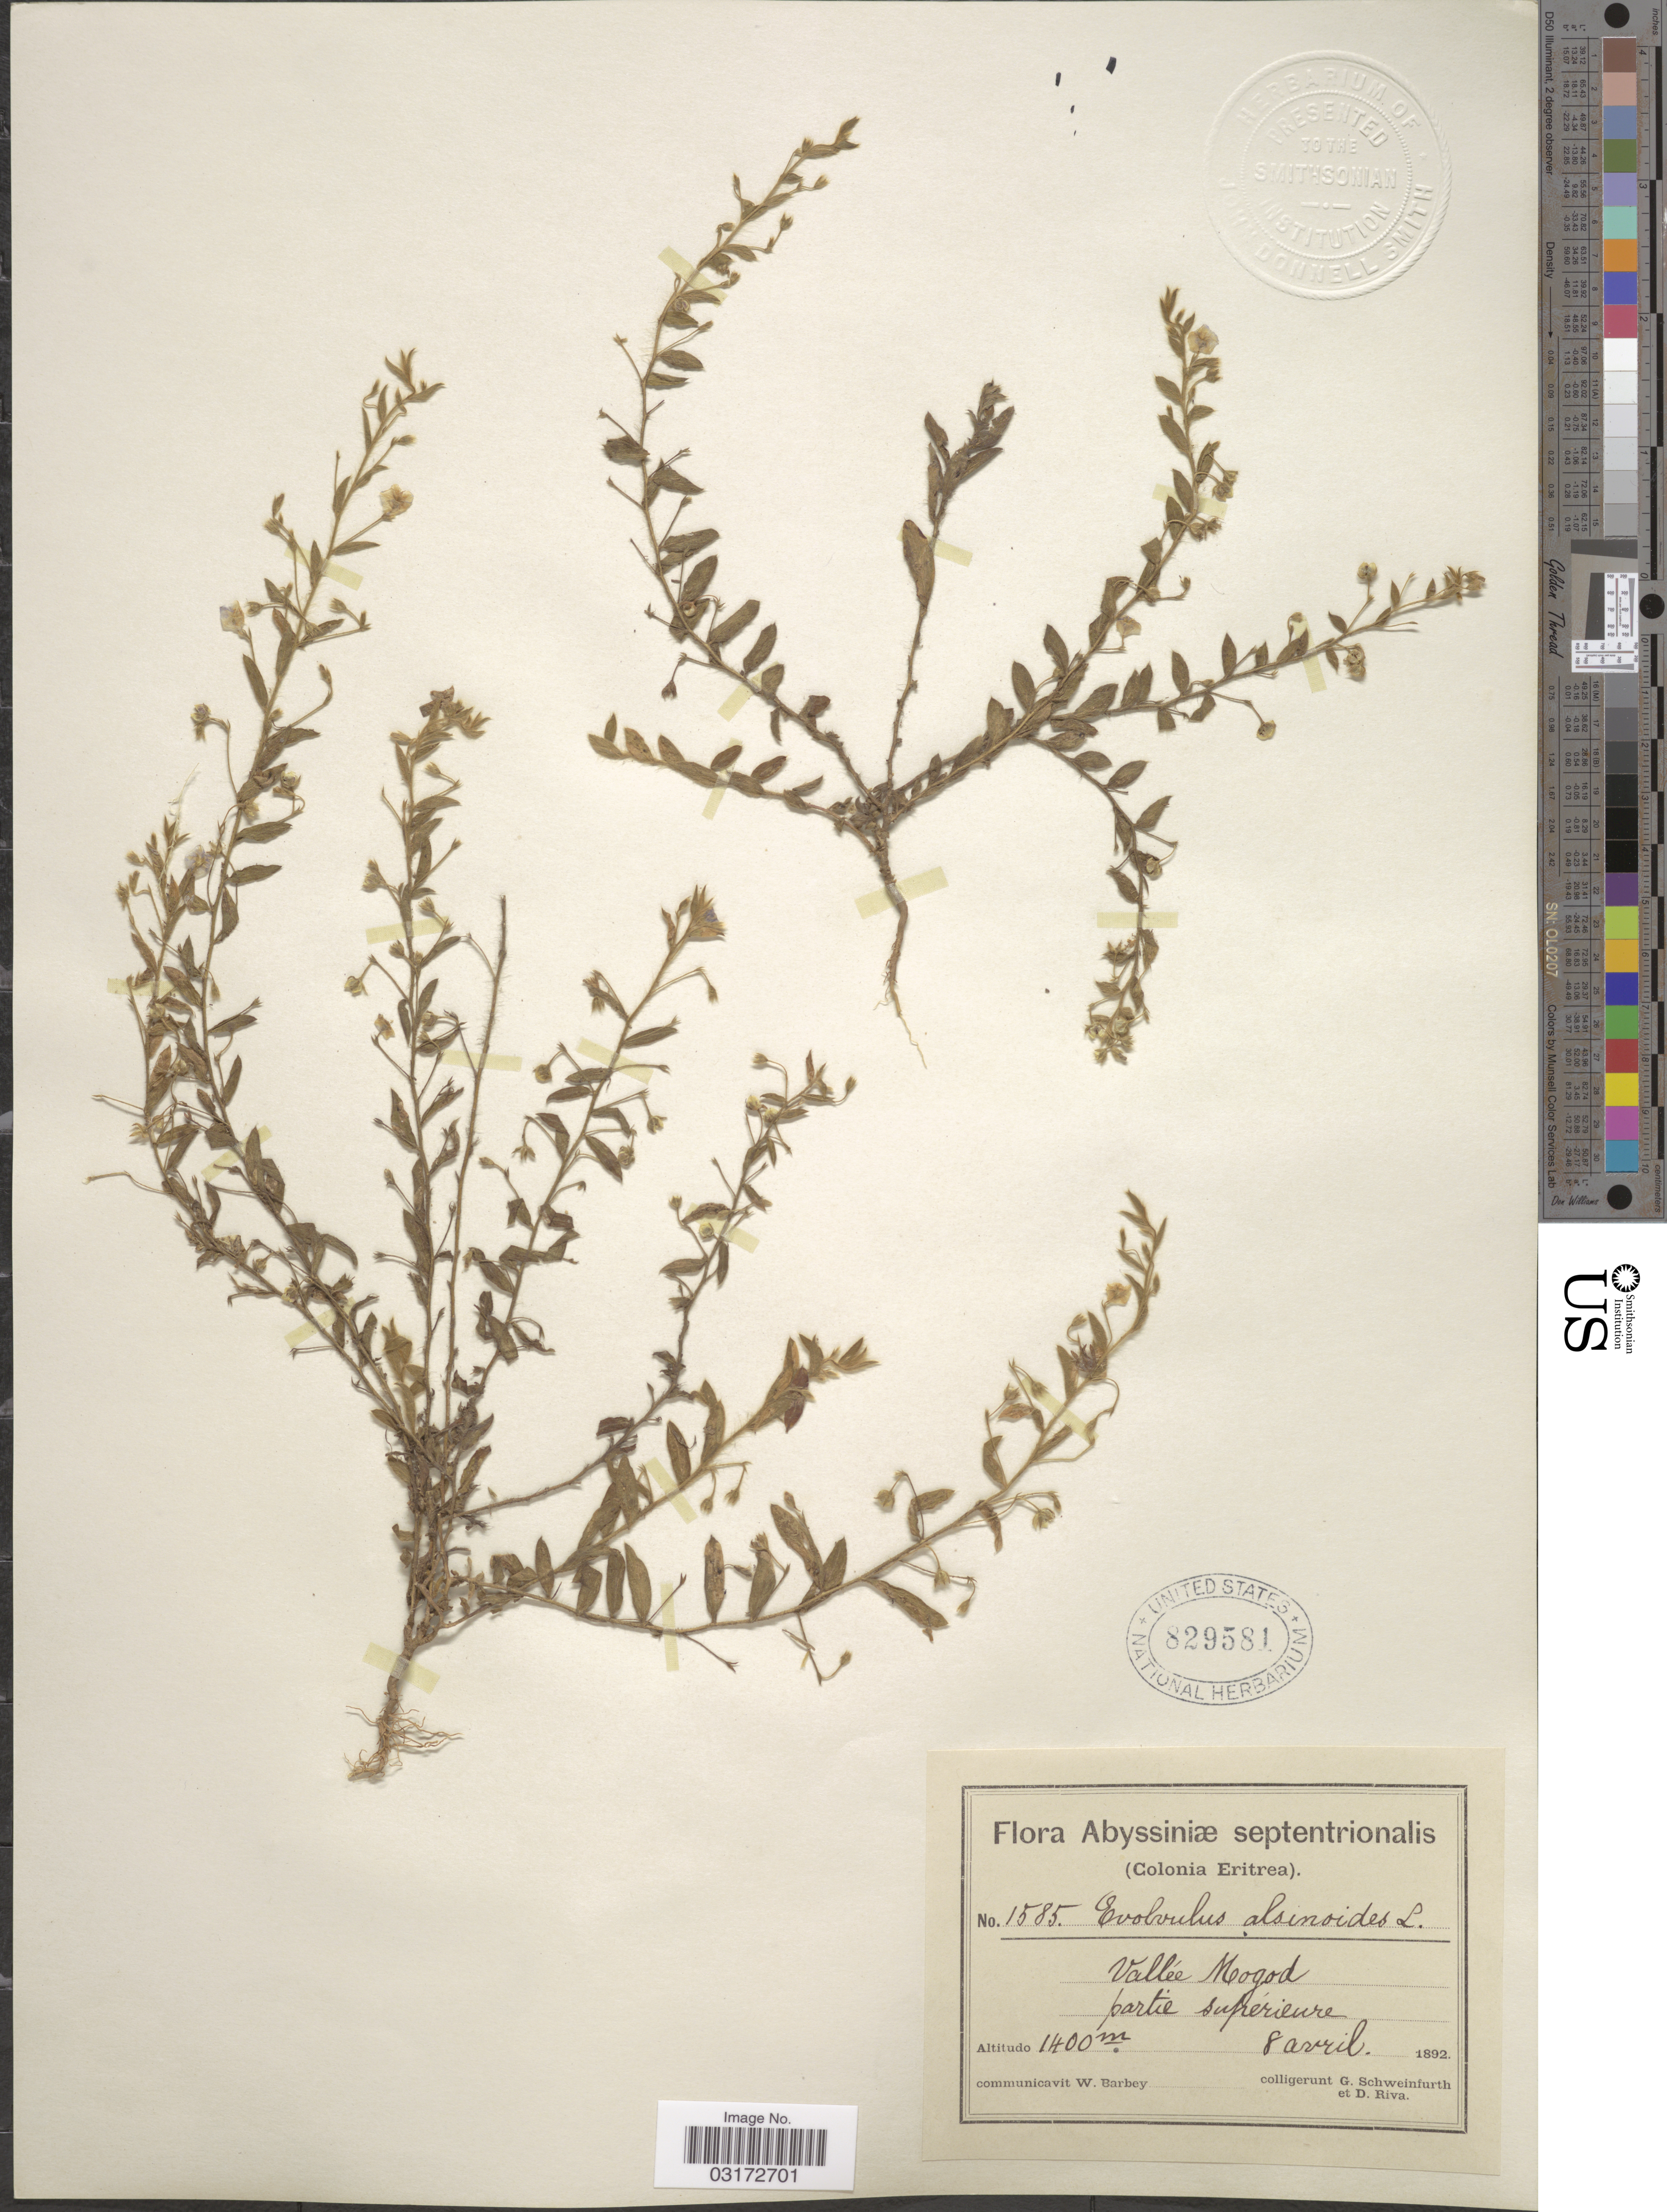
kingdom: Plantae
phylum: Tracheophyta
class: Magnoliopsida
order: Solanales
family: Convolvulaceae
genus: Evolvulus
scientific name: Evolvulus alsinoides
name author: (L.) L.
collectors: G. A. Schweinfurth (herbarium) & D. Riva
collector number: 1585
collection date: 1892-04-08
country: Eritrea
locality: Abyssiniæ septentrionalis. (Colonia Eritrea). Vallée Mogod.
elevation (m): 1400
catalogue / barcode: US 829581